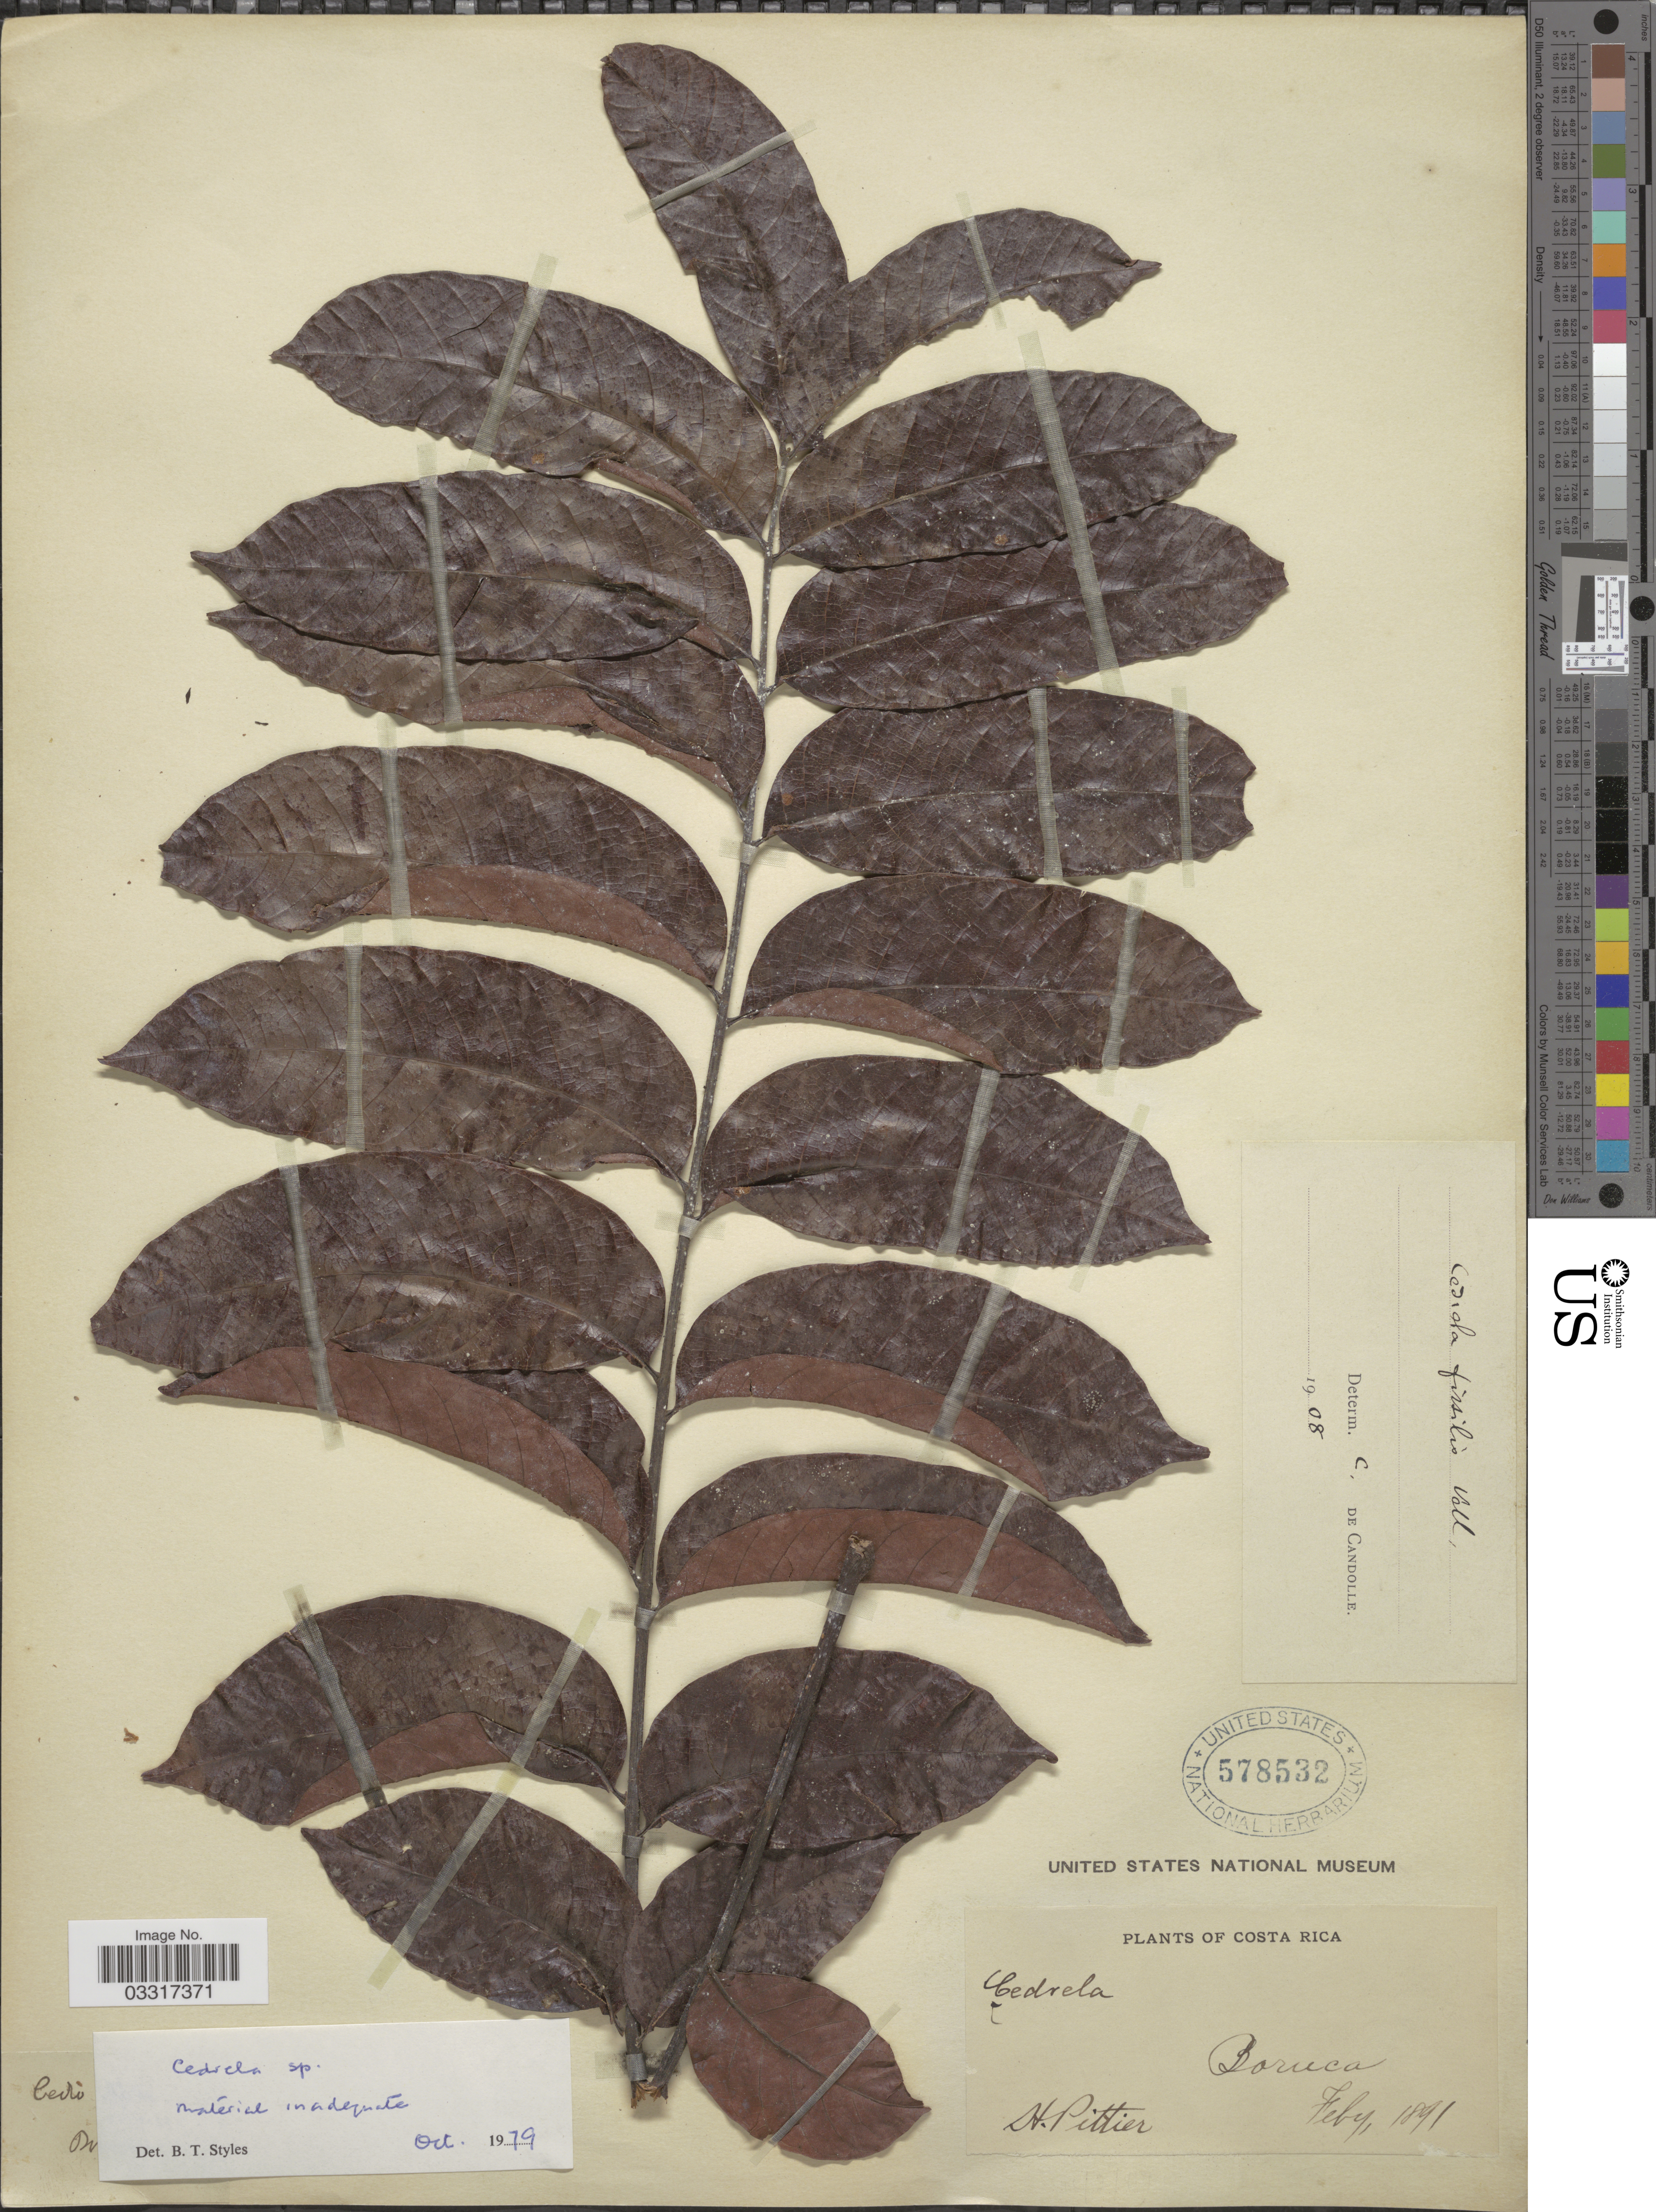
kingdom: Plantae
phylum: Tracheophyta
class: Magnoliopsida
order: Sapindales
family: Meliaceae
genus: Cedrela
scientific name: Cedrela sp.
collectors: H. F. Pittier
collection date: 1891-02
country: Costa Rica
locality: Boruca.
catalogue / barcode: US 578532